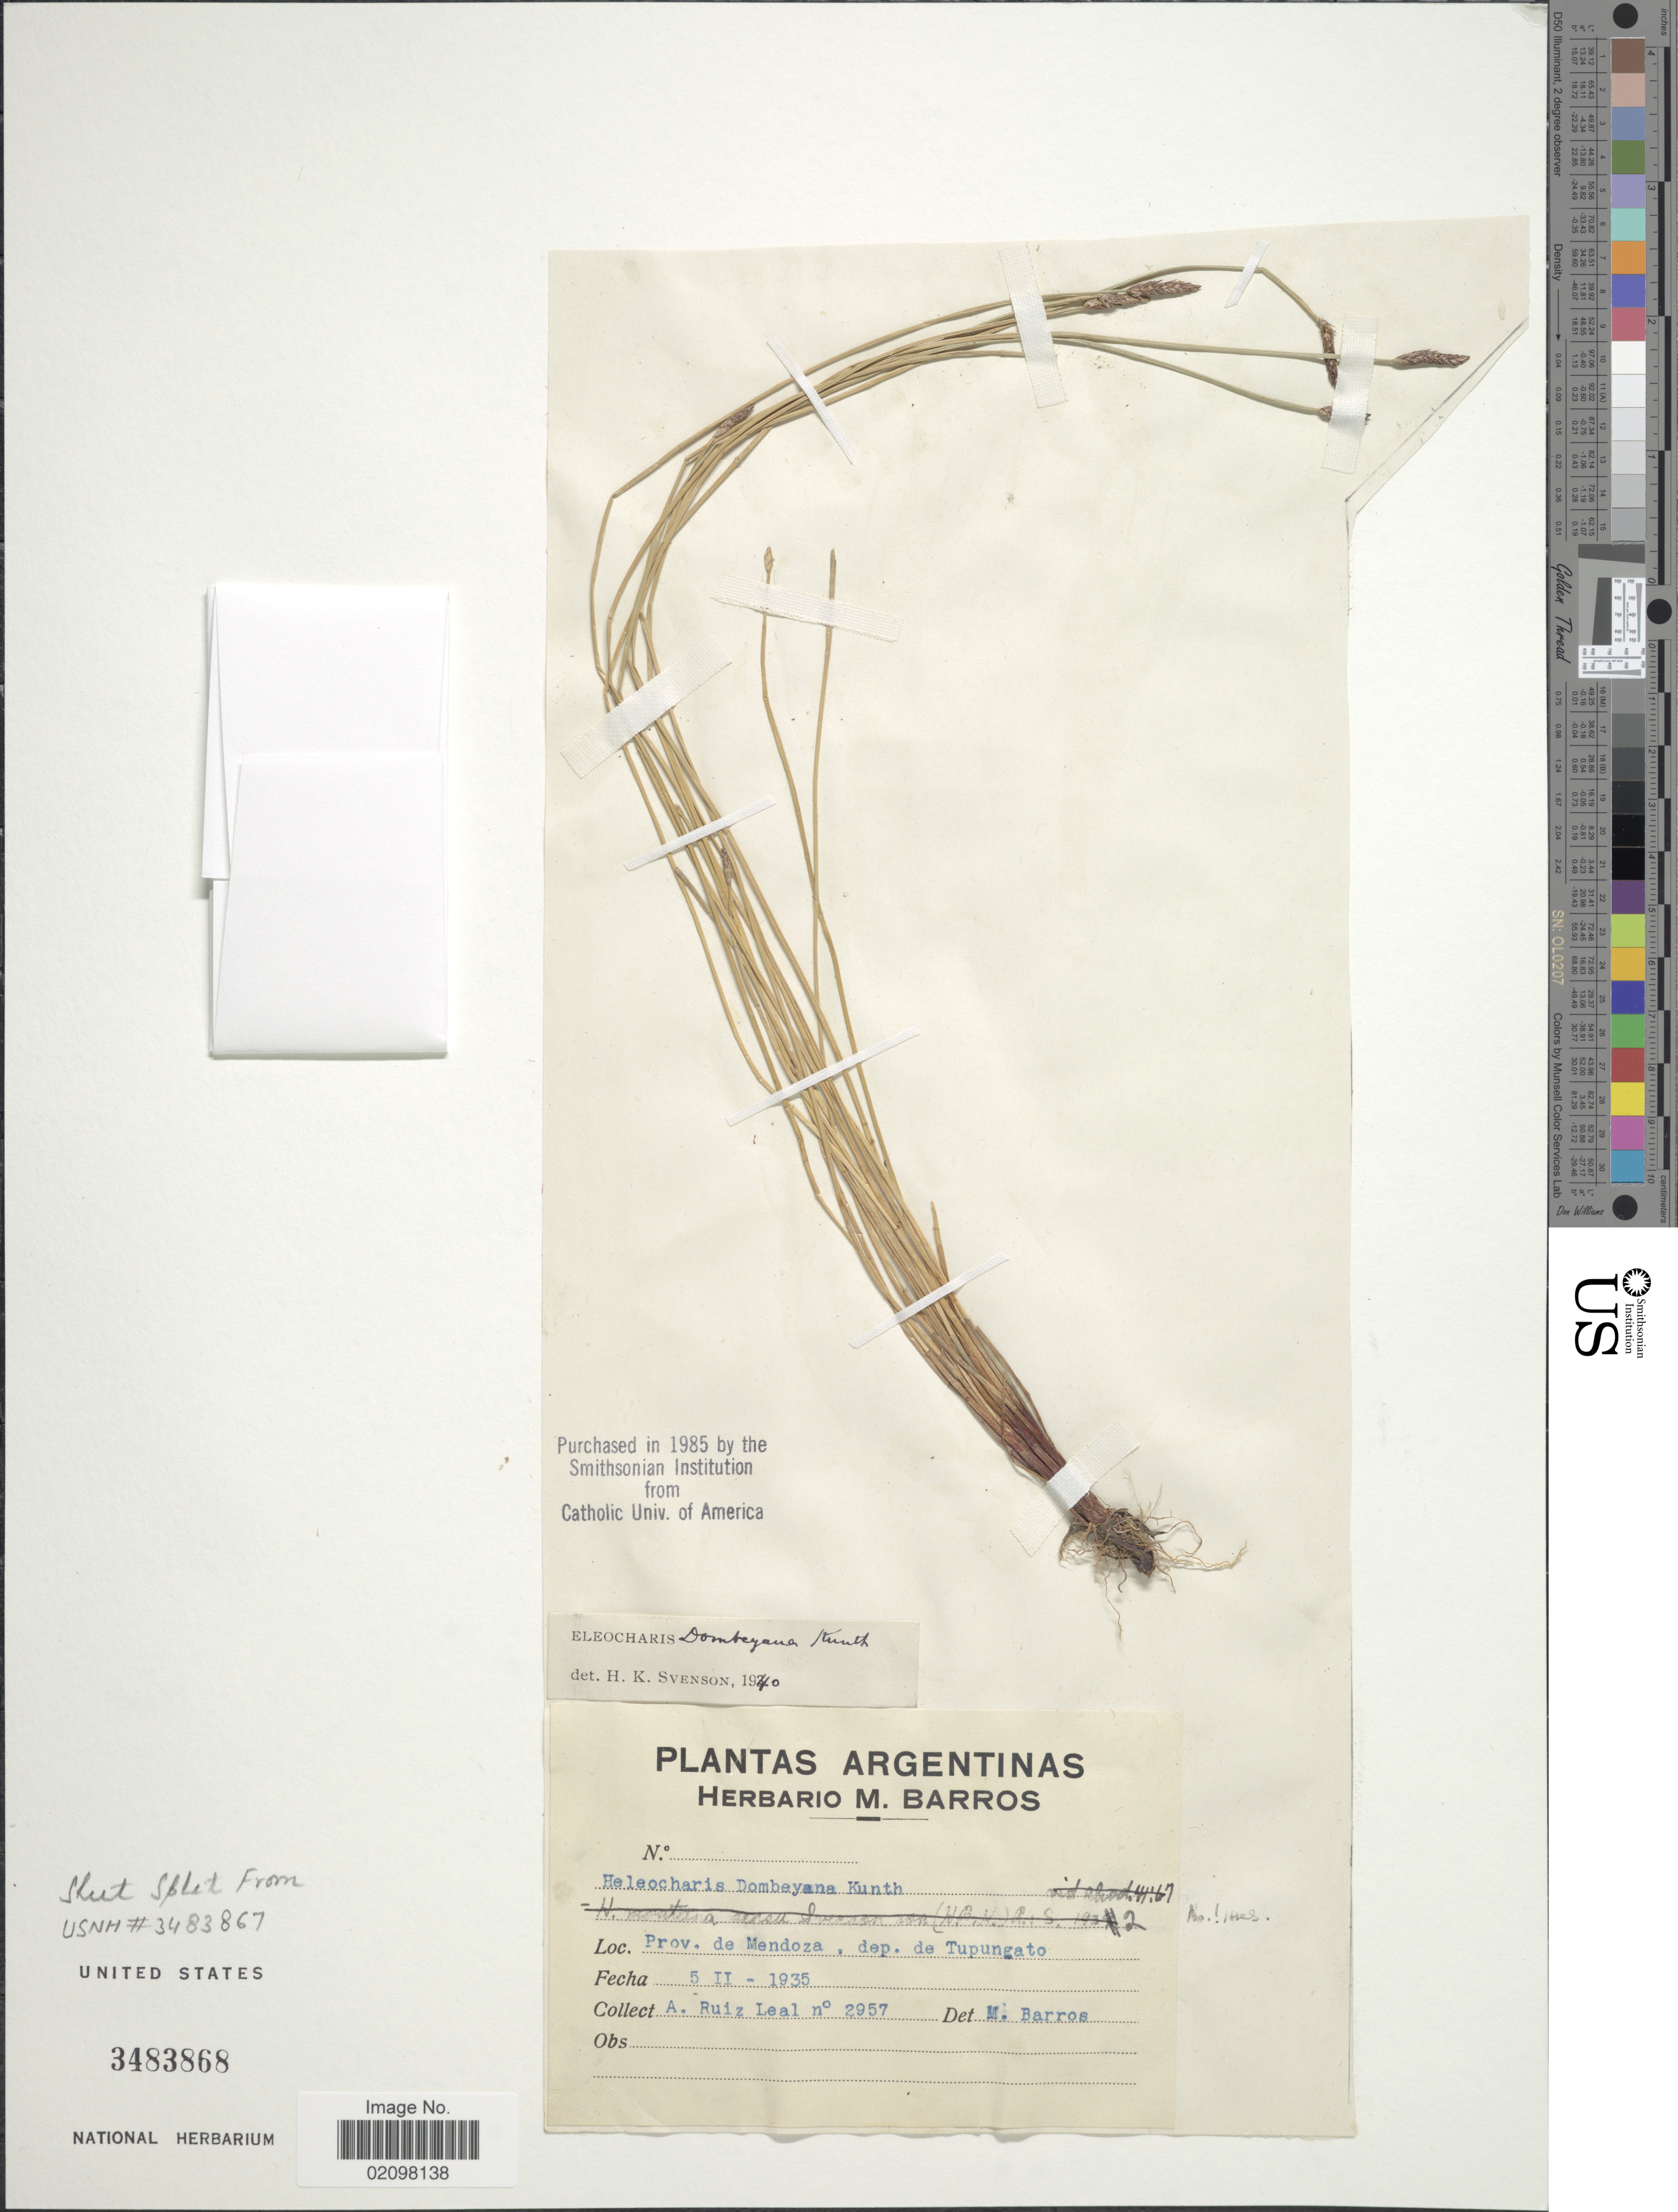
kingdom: Plantae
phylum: Tracheophyta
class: Liliopsida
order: Poales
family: Cyperaceae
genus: Eleocharis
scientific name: Eleocharis dombeyana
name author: Kunth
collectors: A. R. Leal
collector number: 2957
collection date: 1935-02-05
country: Argentina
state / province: Mendoza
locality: Dep. de Tupungato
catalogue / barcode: US 3483868